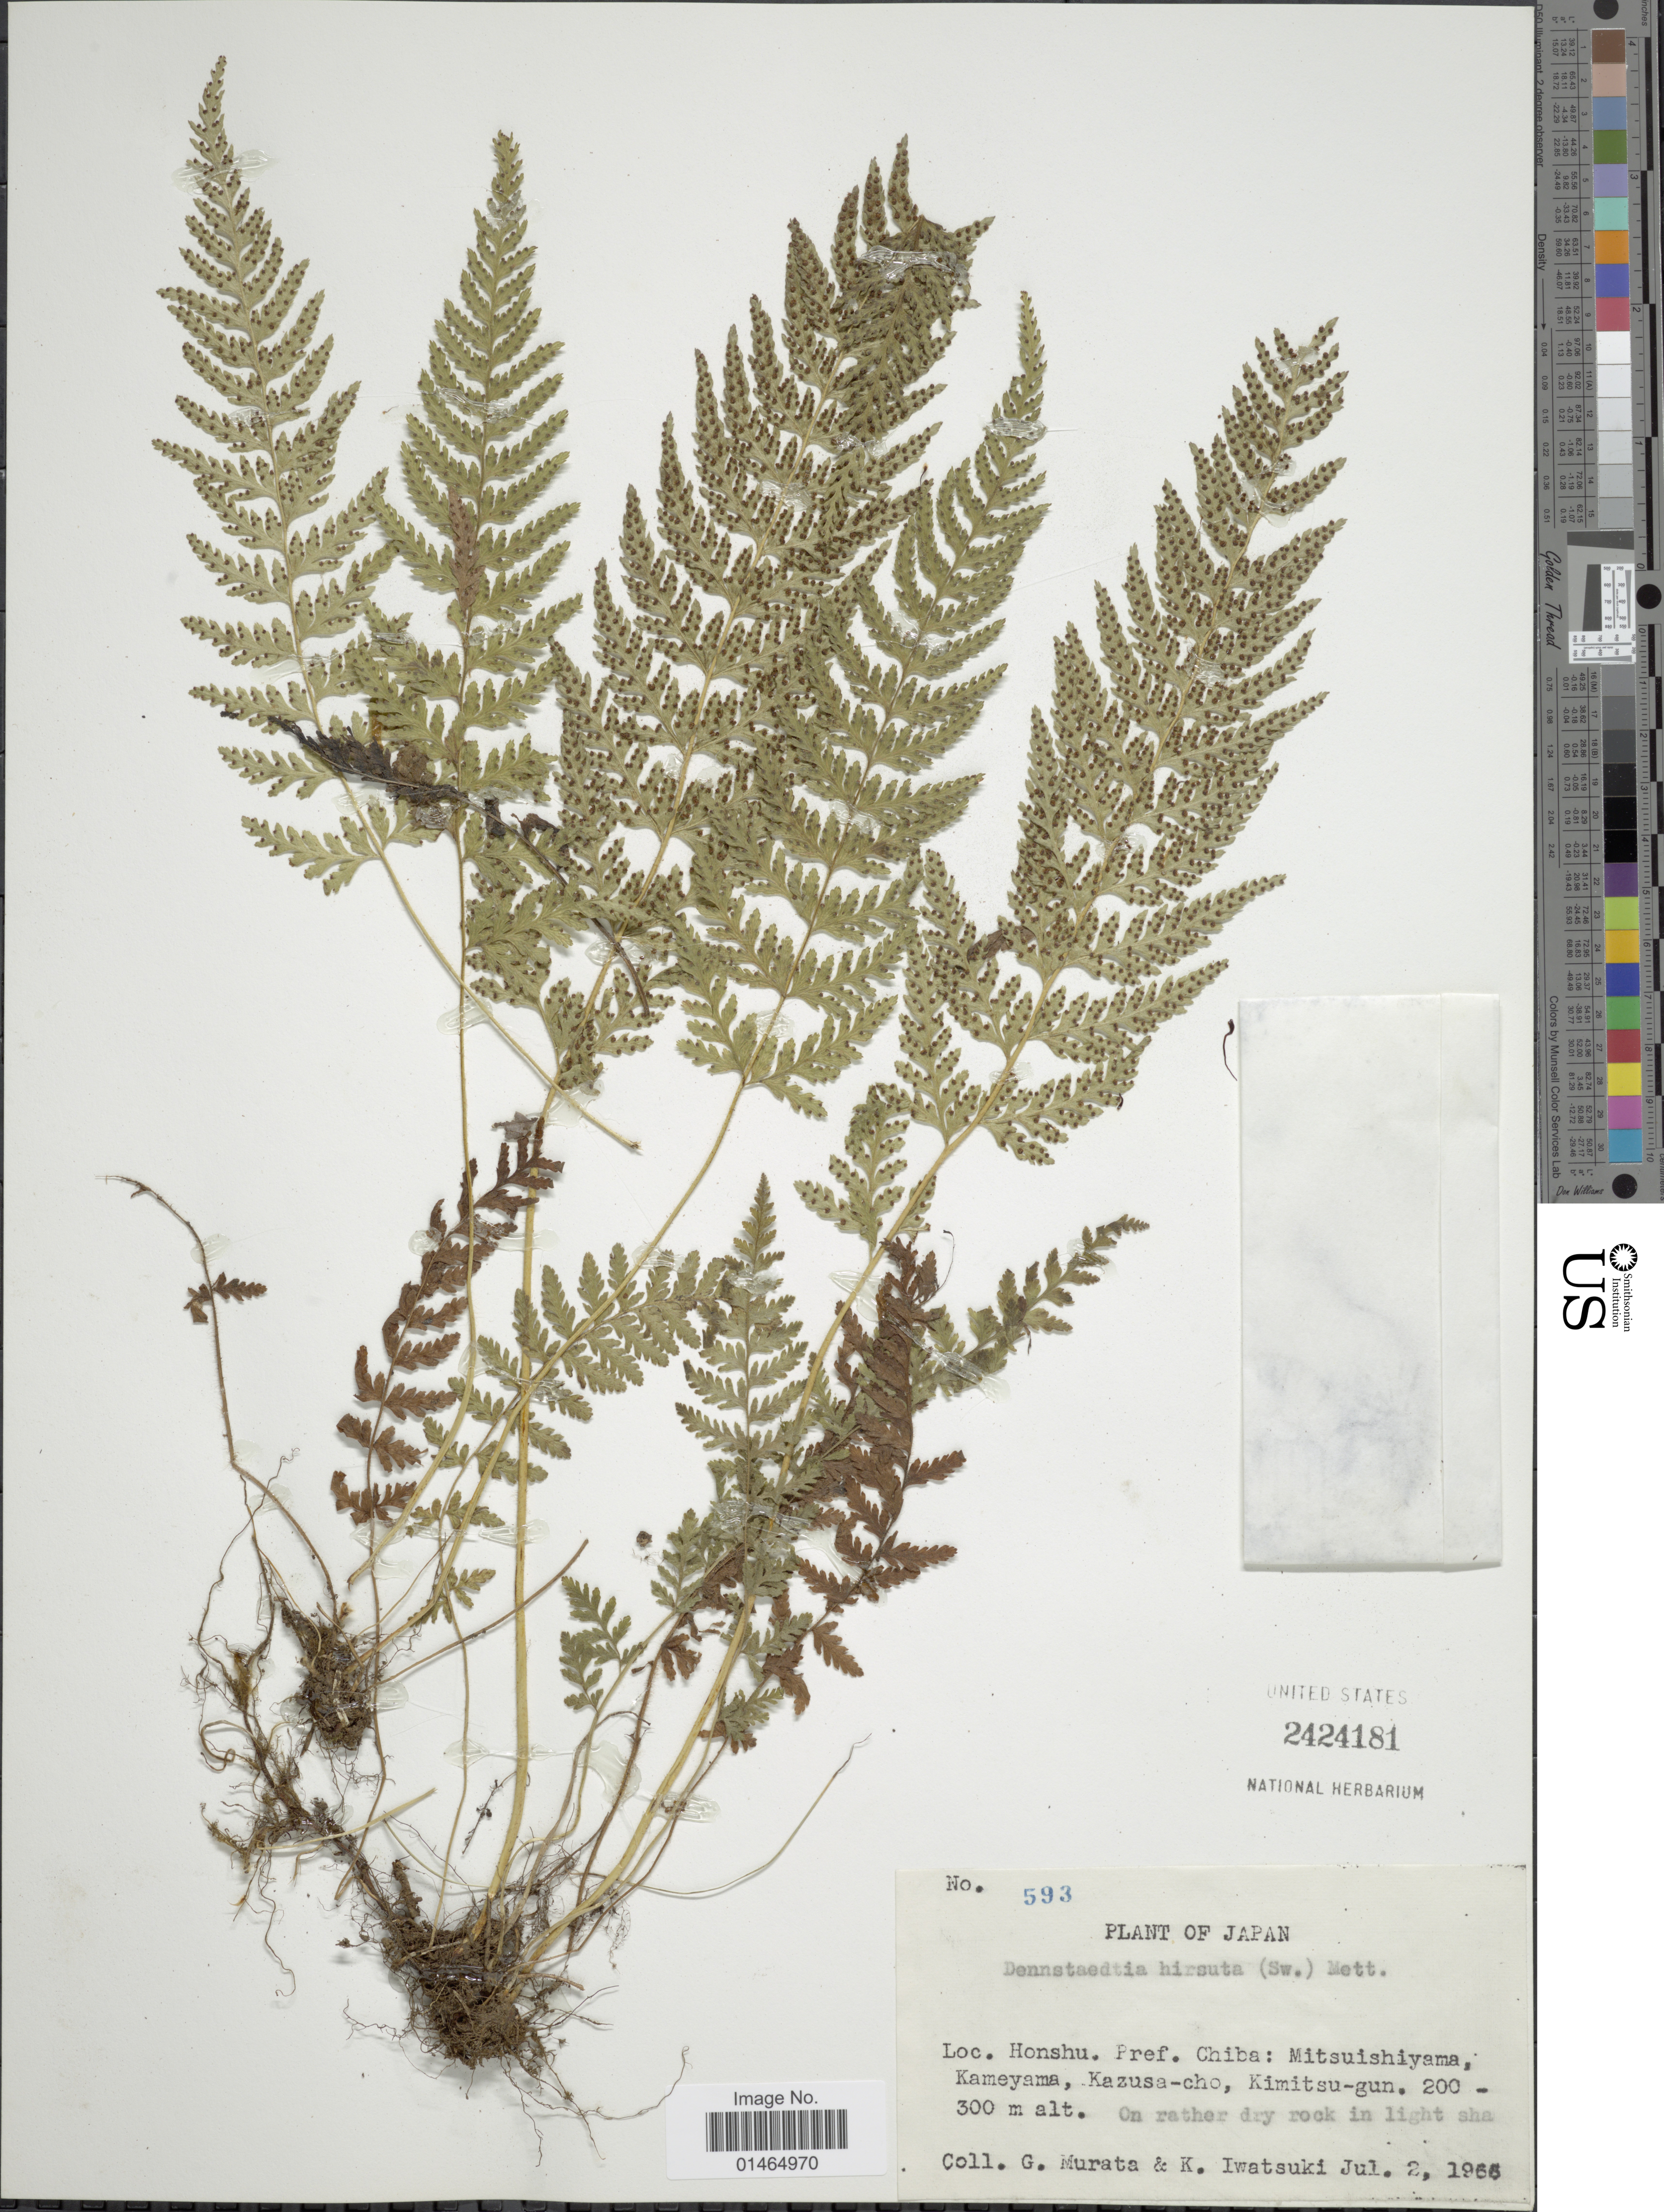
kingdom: Plantae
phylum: Tracheophyta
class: Polypodiopsida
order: Polypodiales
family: Dennstaedtiaceae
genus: Dennstaedtia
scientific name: Dennstaedtia hirsuta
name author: (Sw.) Mett. ex Miq.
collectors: G. Murata & K. Iwatsuki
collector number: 593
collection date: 1965-07-02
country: Japan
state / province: Tiba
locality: Honshu. Pref. Chiba: Mitsuishiyama, Kameyama, Kazusa-cho, Kimitsu-gun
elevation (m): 200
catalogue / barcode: US 2424181